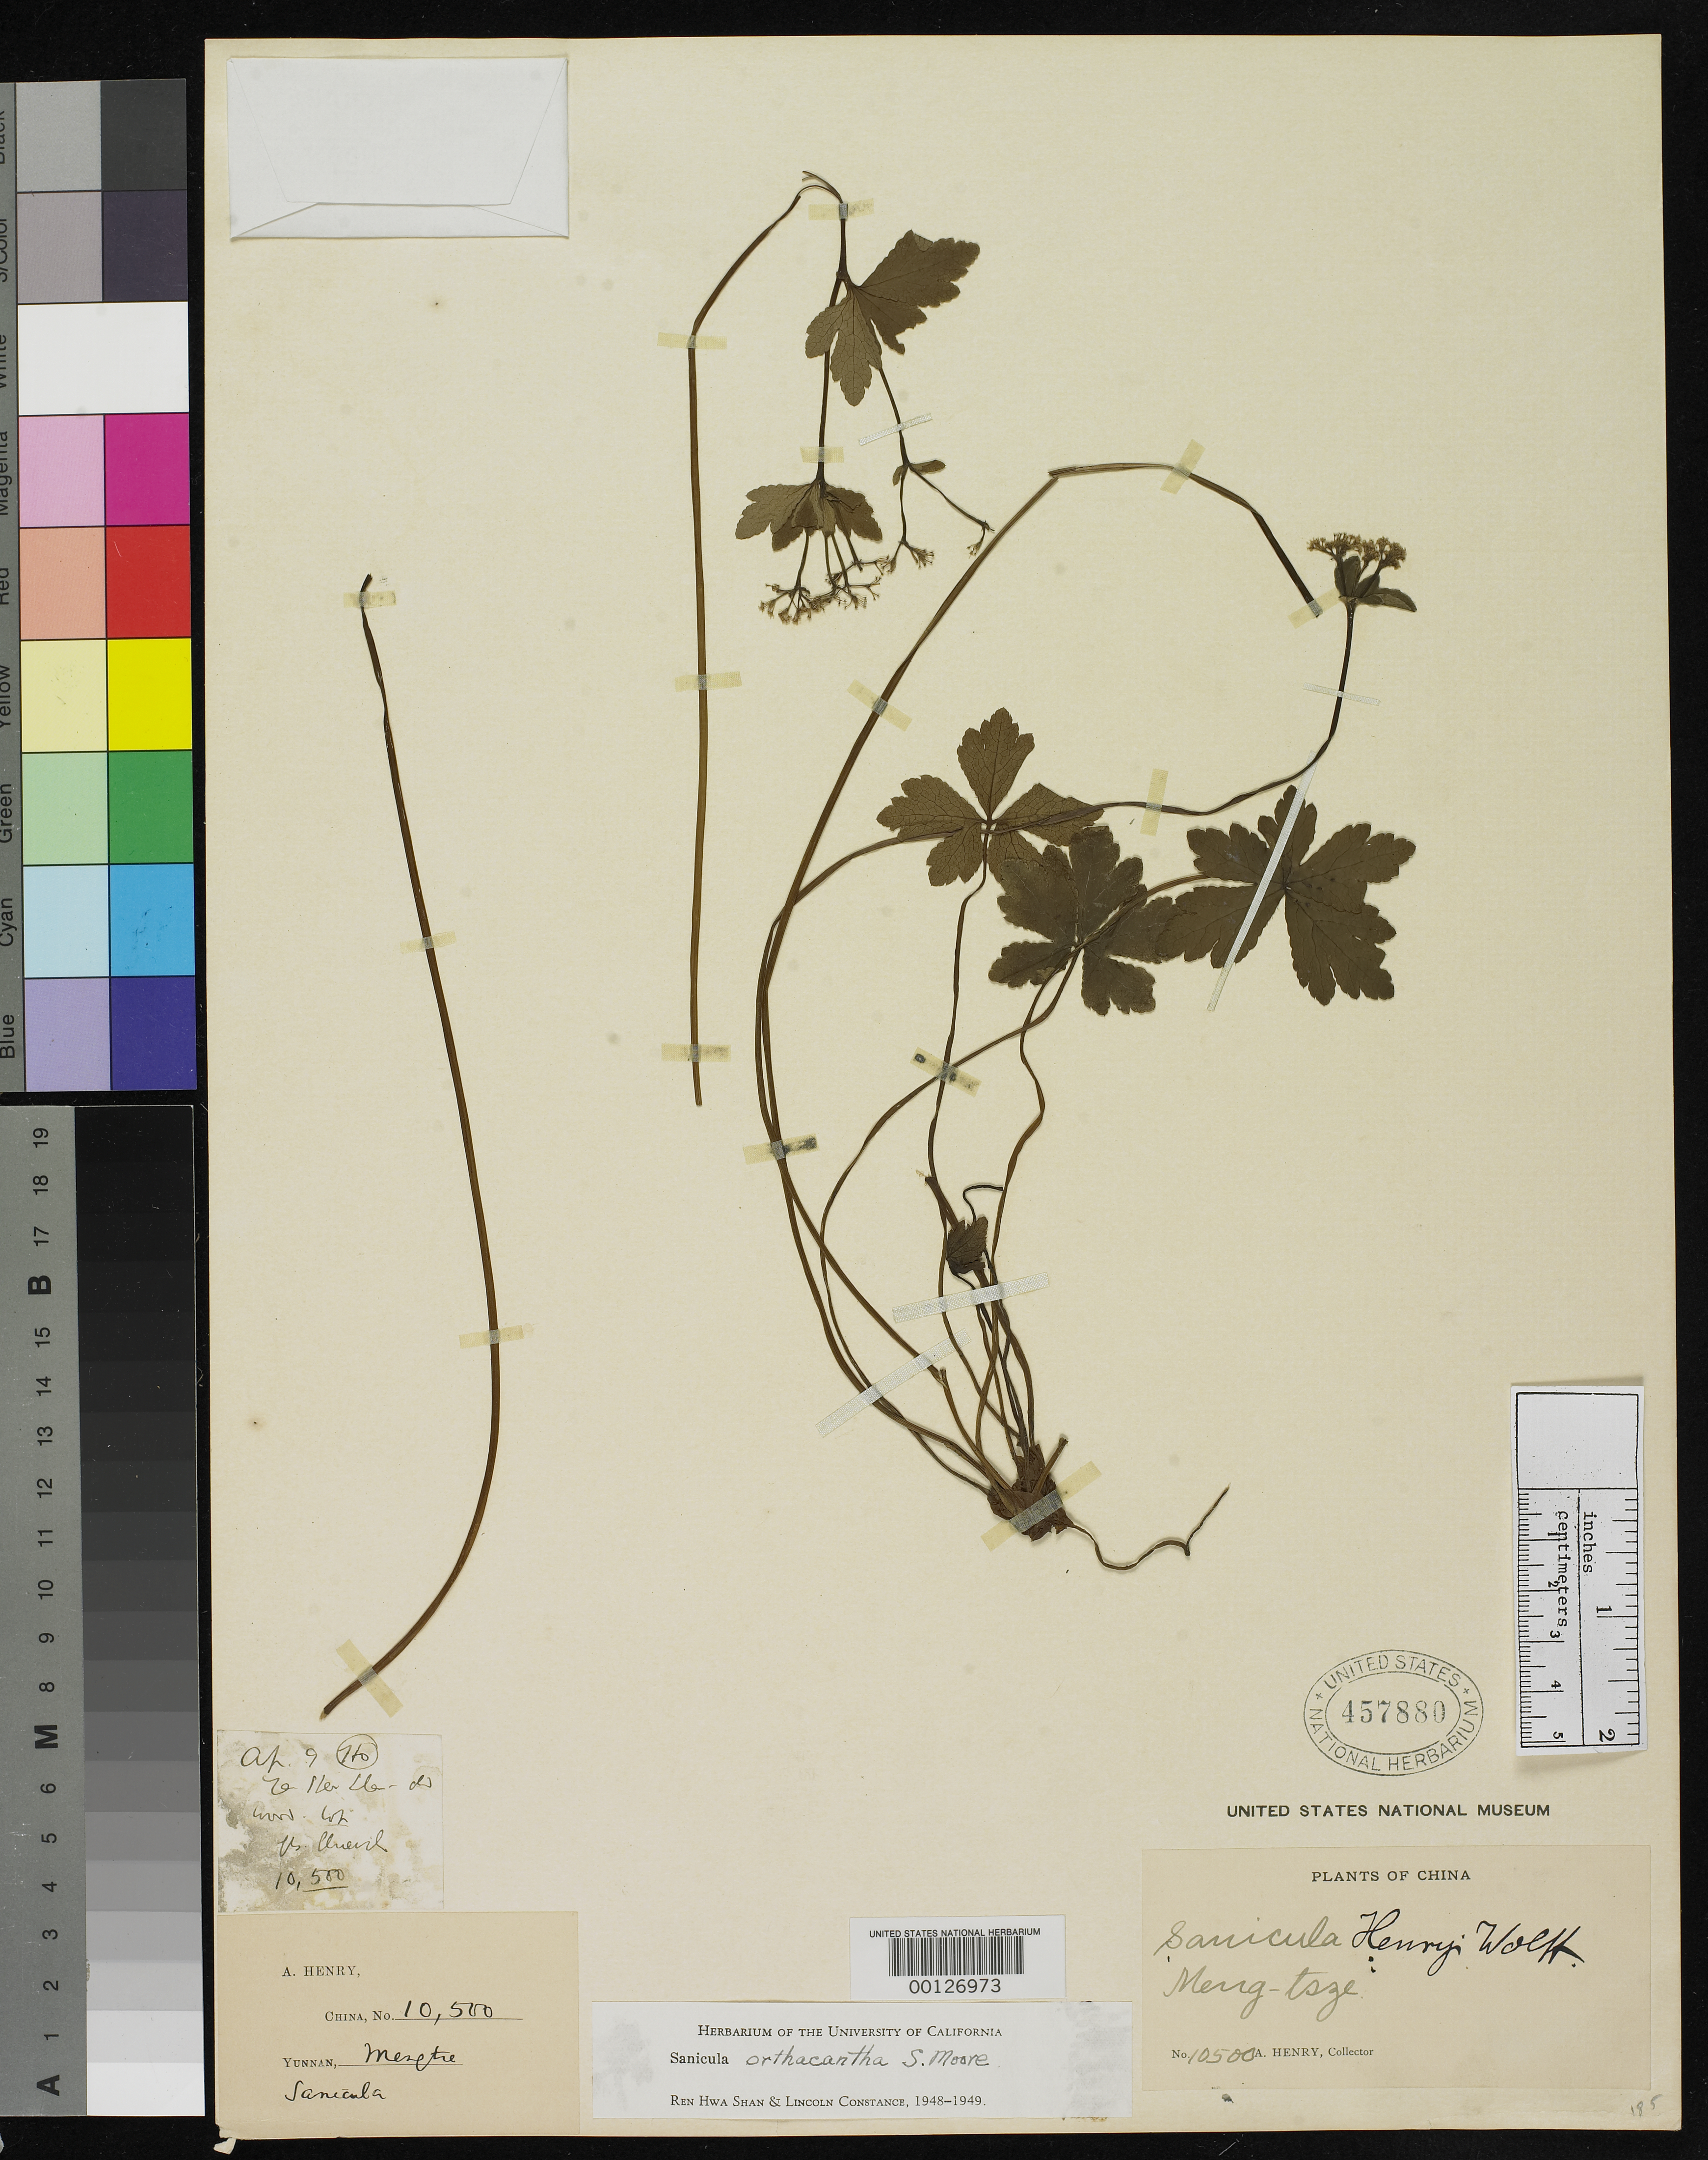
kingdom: Plantae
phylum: Tracheophyta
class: Magnoliopsida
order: Apiales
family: Apiaceae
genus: Sanicula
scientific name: Sanicula henryi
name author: H. Wolff in Engl.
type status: Isotype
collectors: A. Henry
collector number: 10500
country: China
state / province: Yunnan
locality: Yunnan, Mengtze.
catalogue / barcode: US 457880